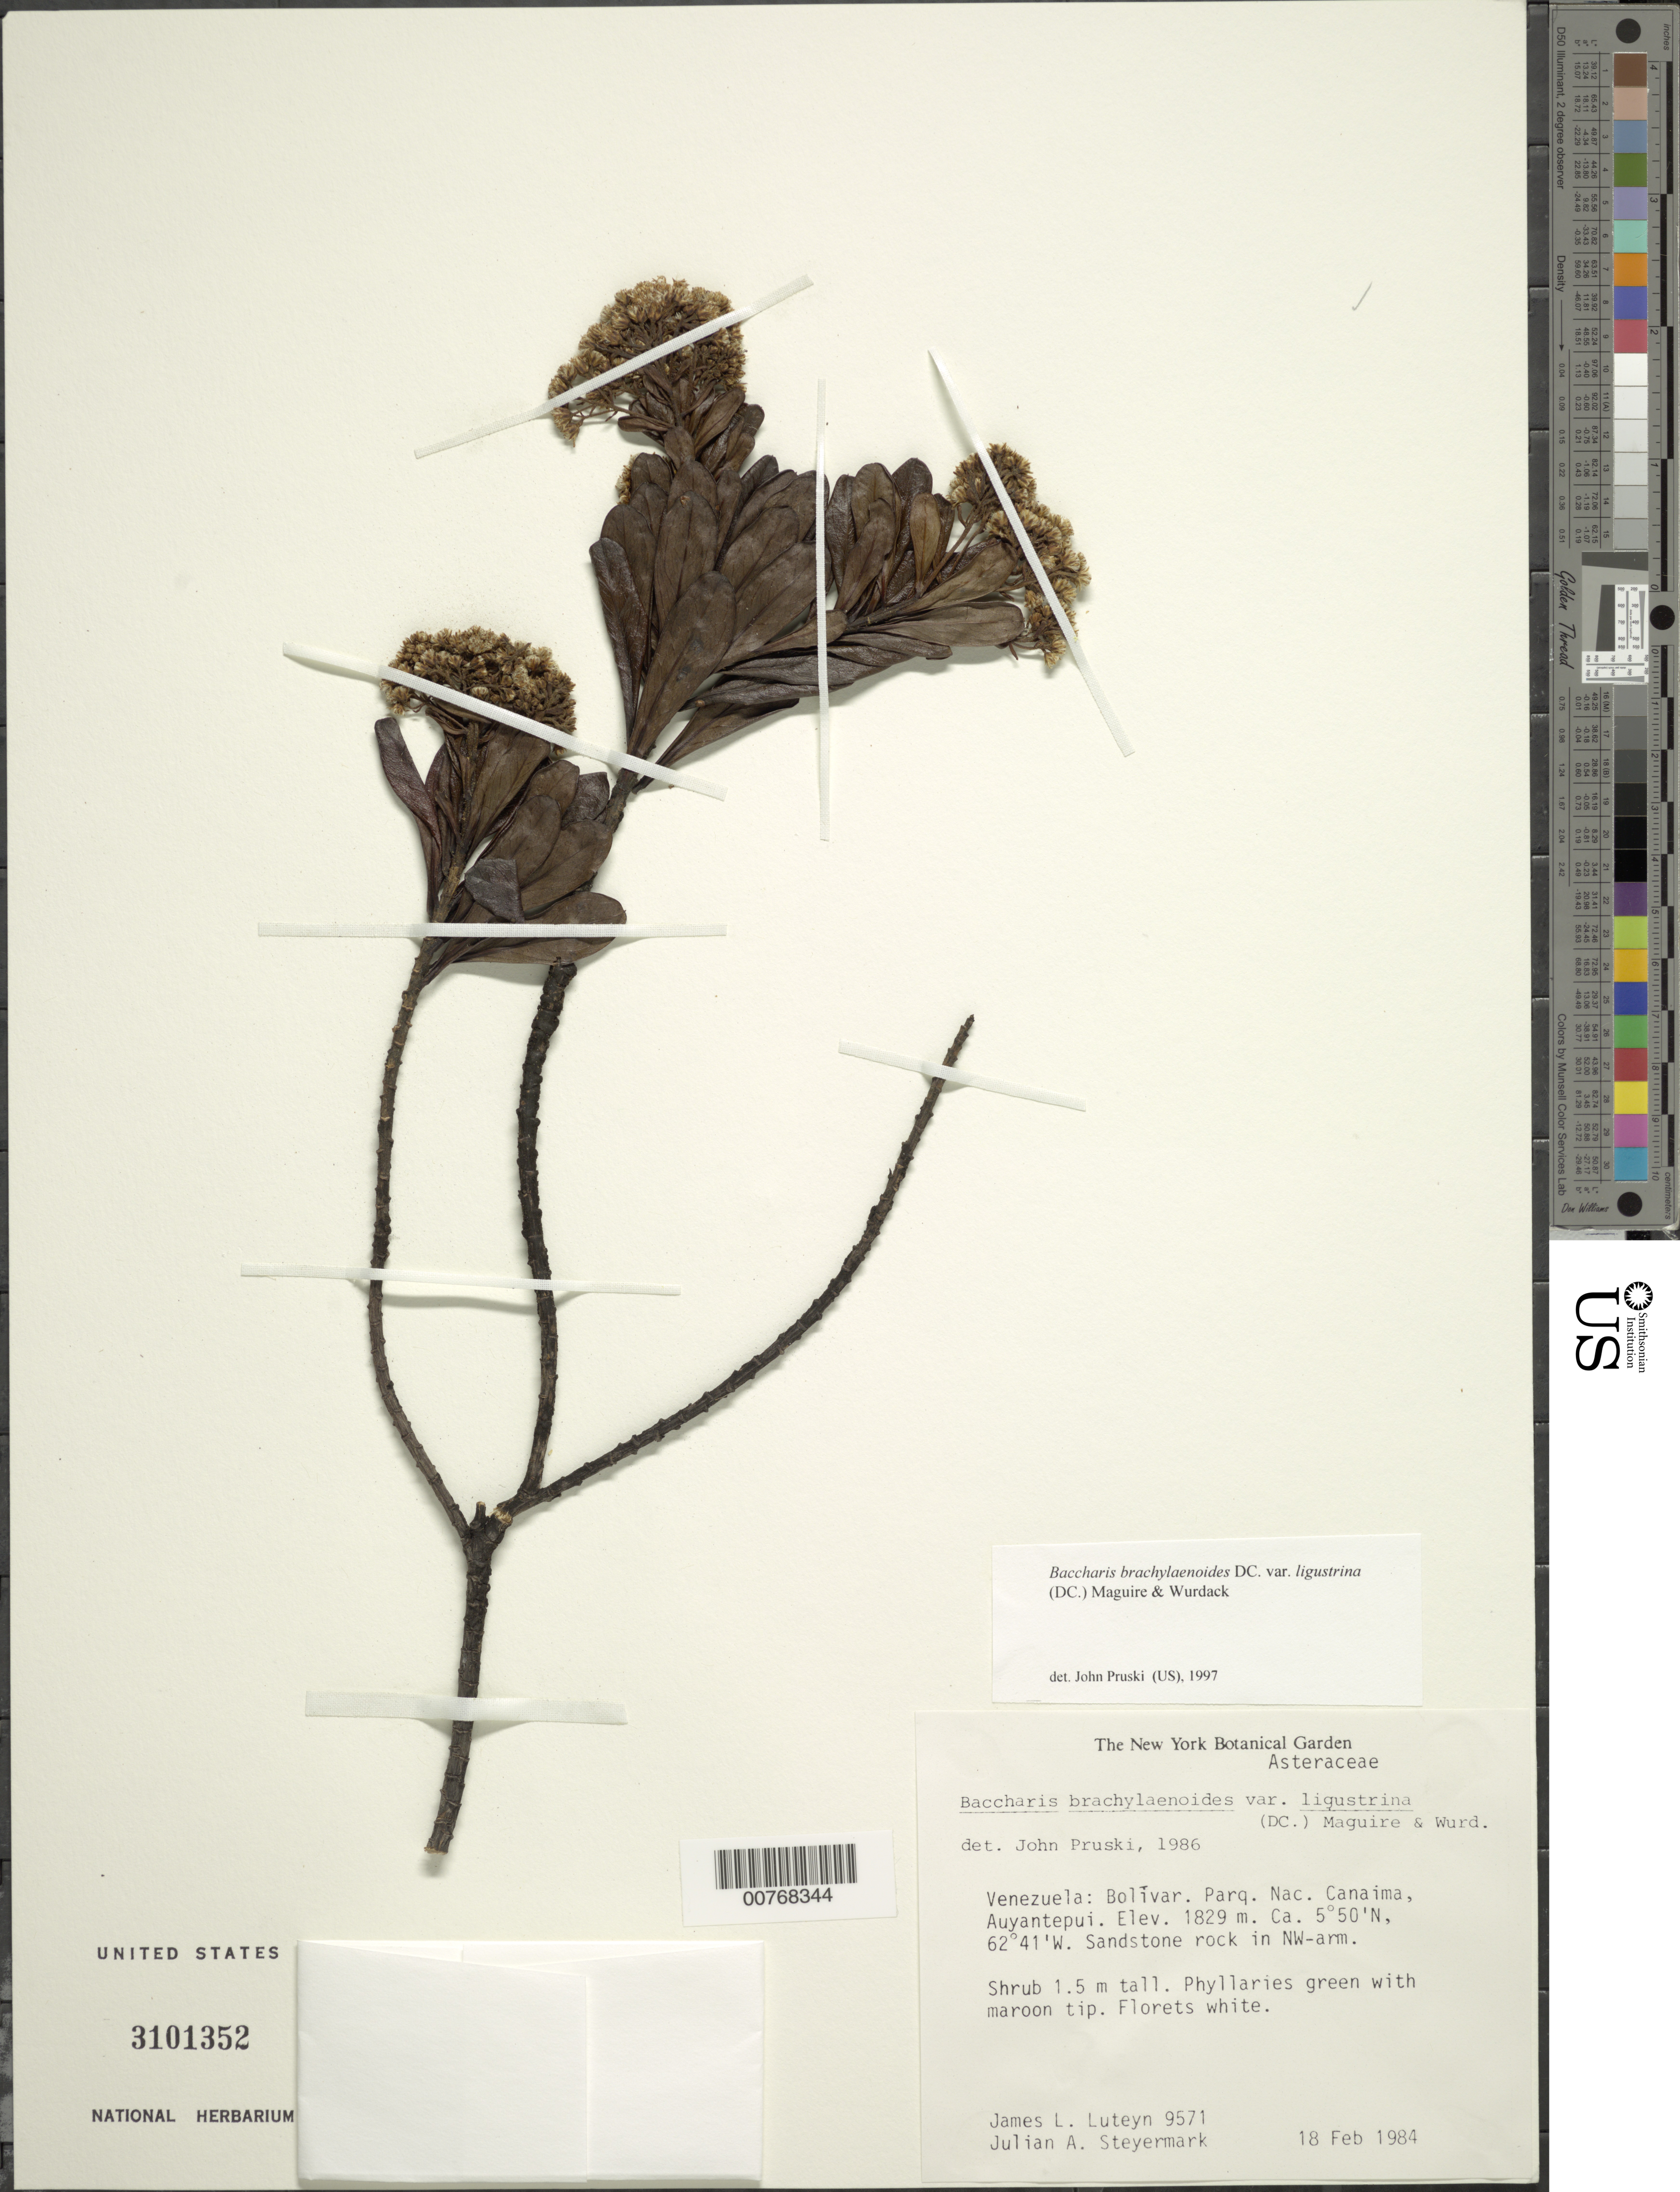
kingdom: Plantae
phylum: Tracheophyta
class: Magnoliopsida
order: Asterales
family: Asteraceae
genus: Baccharis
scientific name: Baccharis brachylaenoides var. ligustrina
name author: (DC.) Maguire & Wurdack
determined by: Pruski, J. F.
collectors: J. L. Luteyn, J. Steyermark & O. Huber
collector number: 9571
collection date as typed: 18-Feb-84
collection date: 1984-02-18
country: Venezuela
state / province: Bolívar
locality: Parq. Nac. Canaima, Auyantepuí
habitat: Sandstone rock in NW arm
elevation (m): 1829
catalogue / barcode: US 3101352